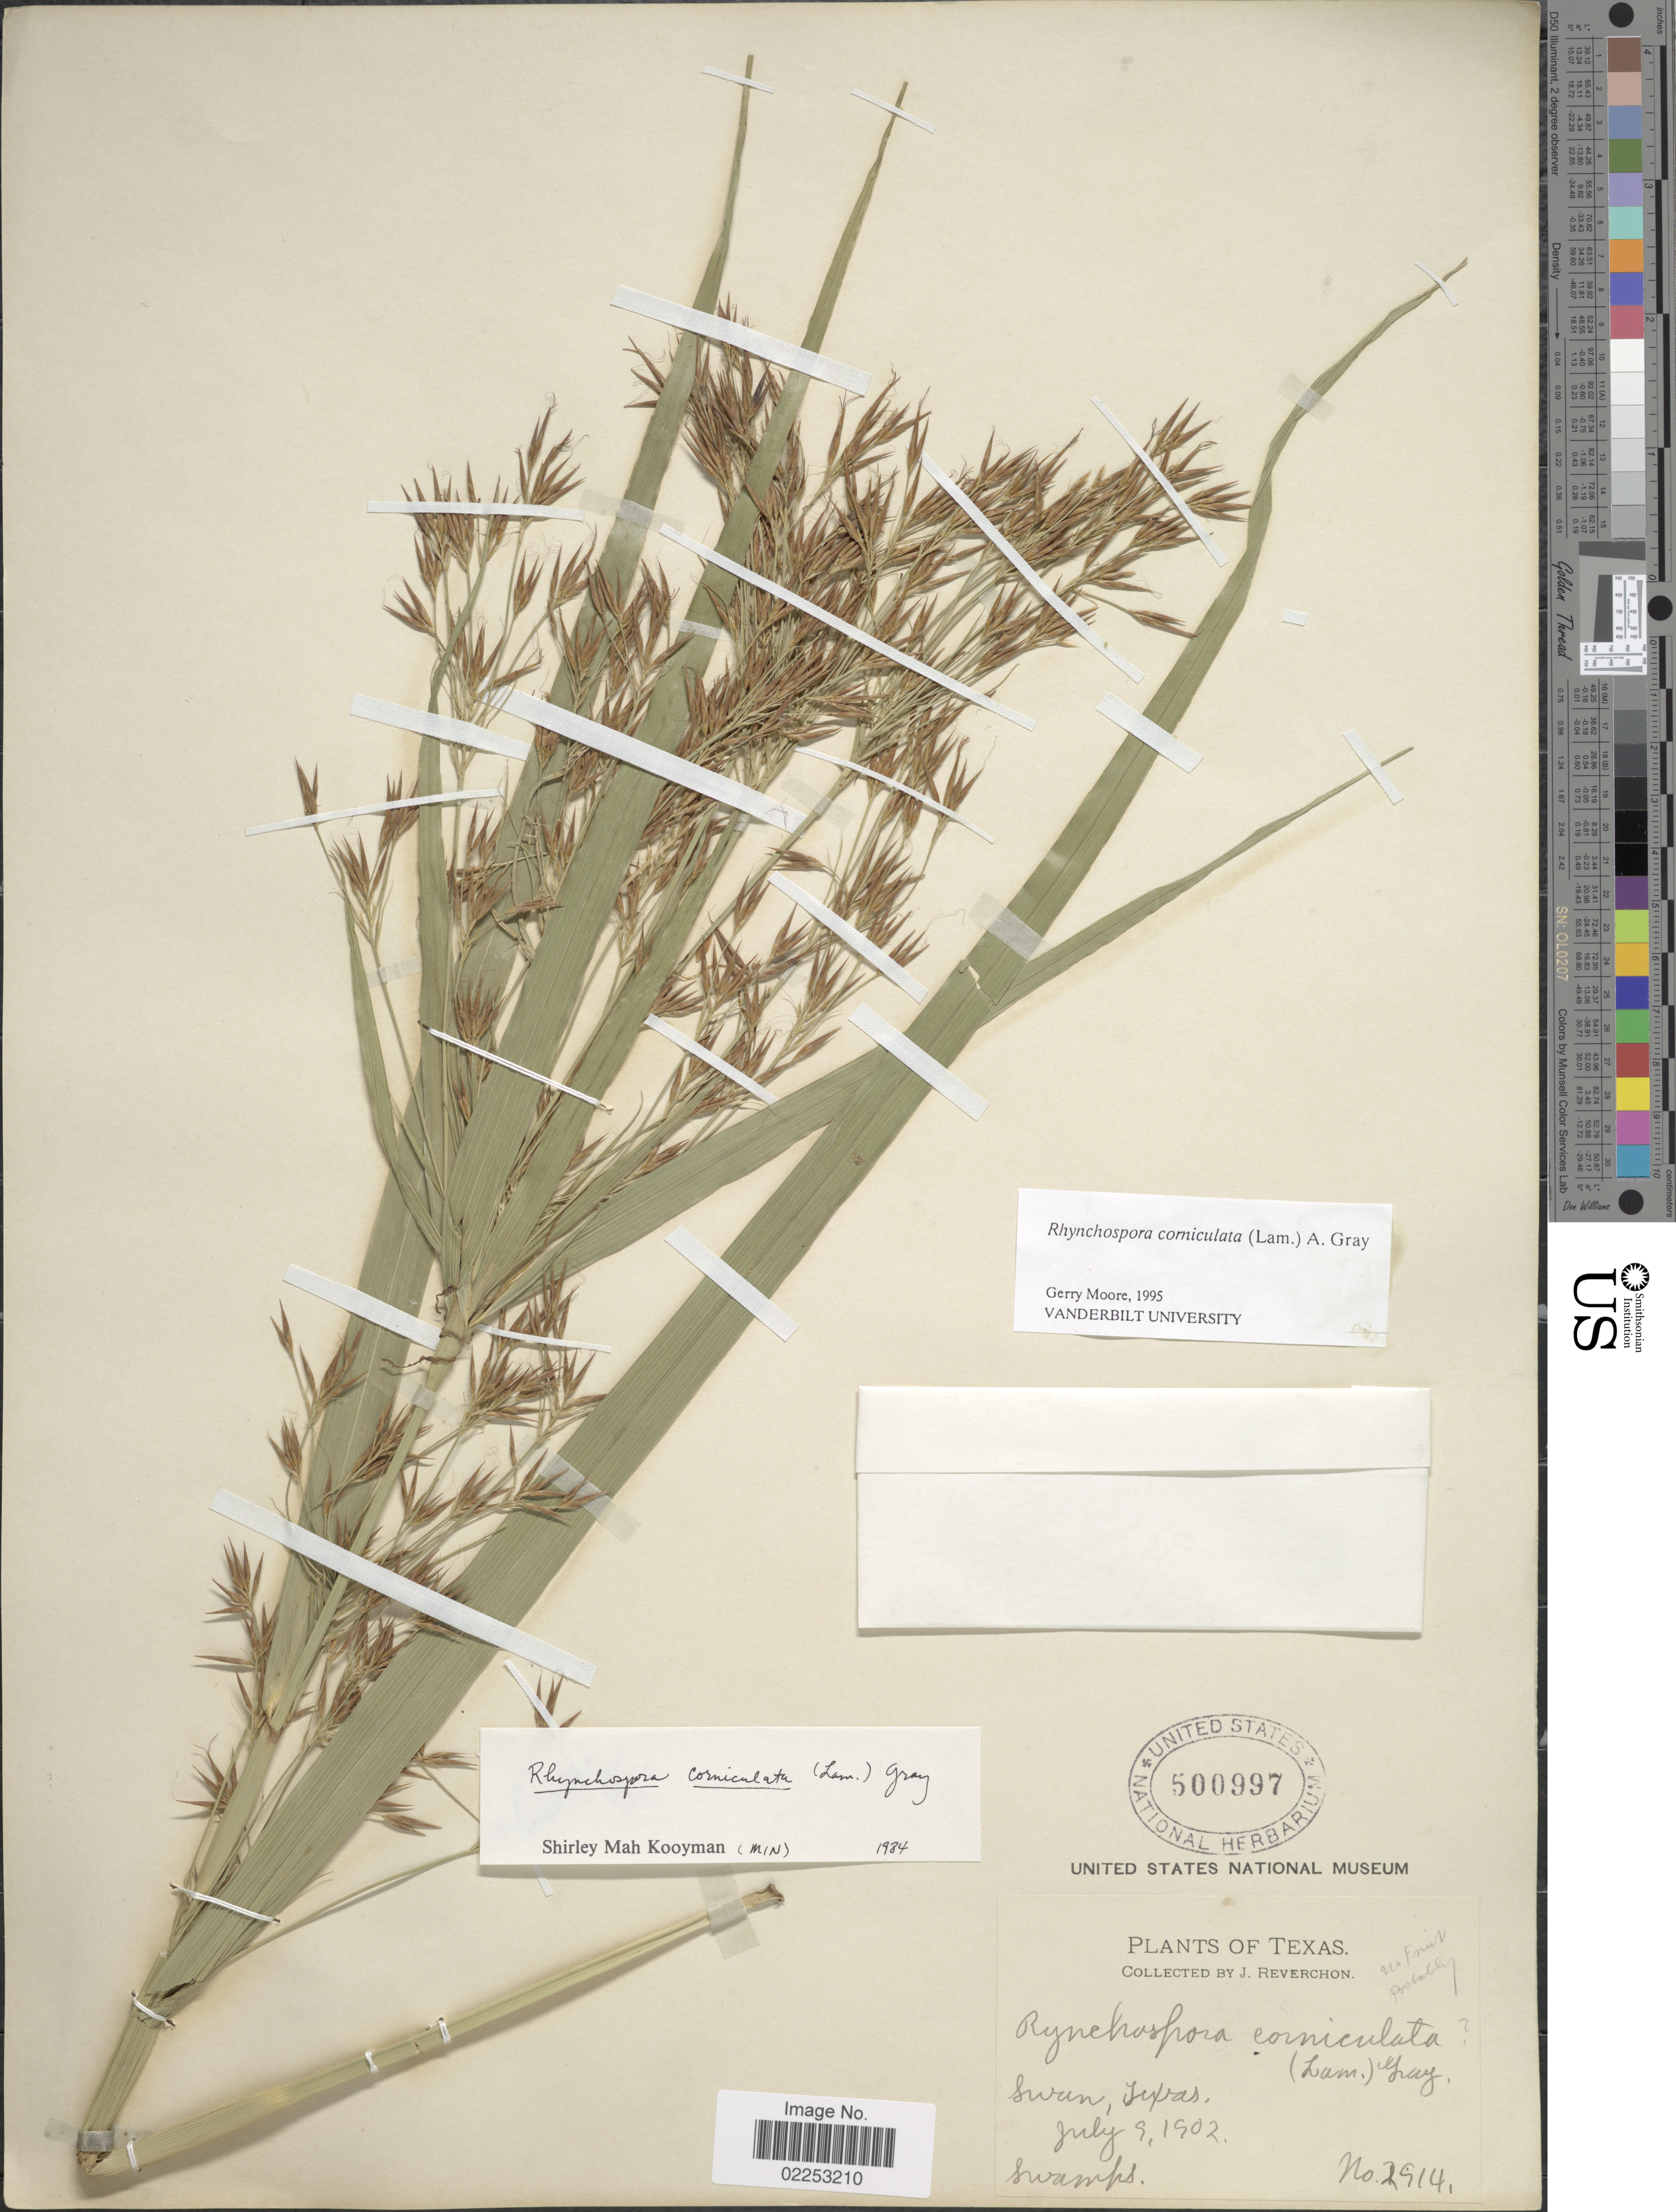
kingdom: Plantae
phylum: Tracheophyta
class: Liliopsida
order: Poales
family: Cyperaceae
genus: Rhynchospora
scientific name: Rhynchospora corniculata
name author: (Lam.) A. Gray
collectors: J. Reverchon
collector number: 2914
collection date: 1902-07-09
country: United States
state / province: Texas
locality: Swan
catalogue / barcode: US 500997